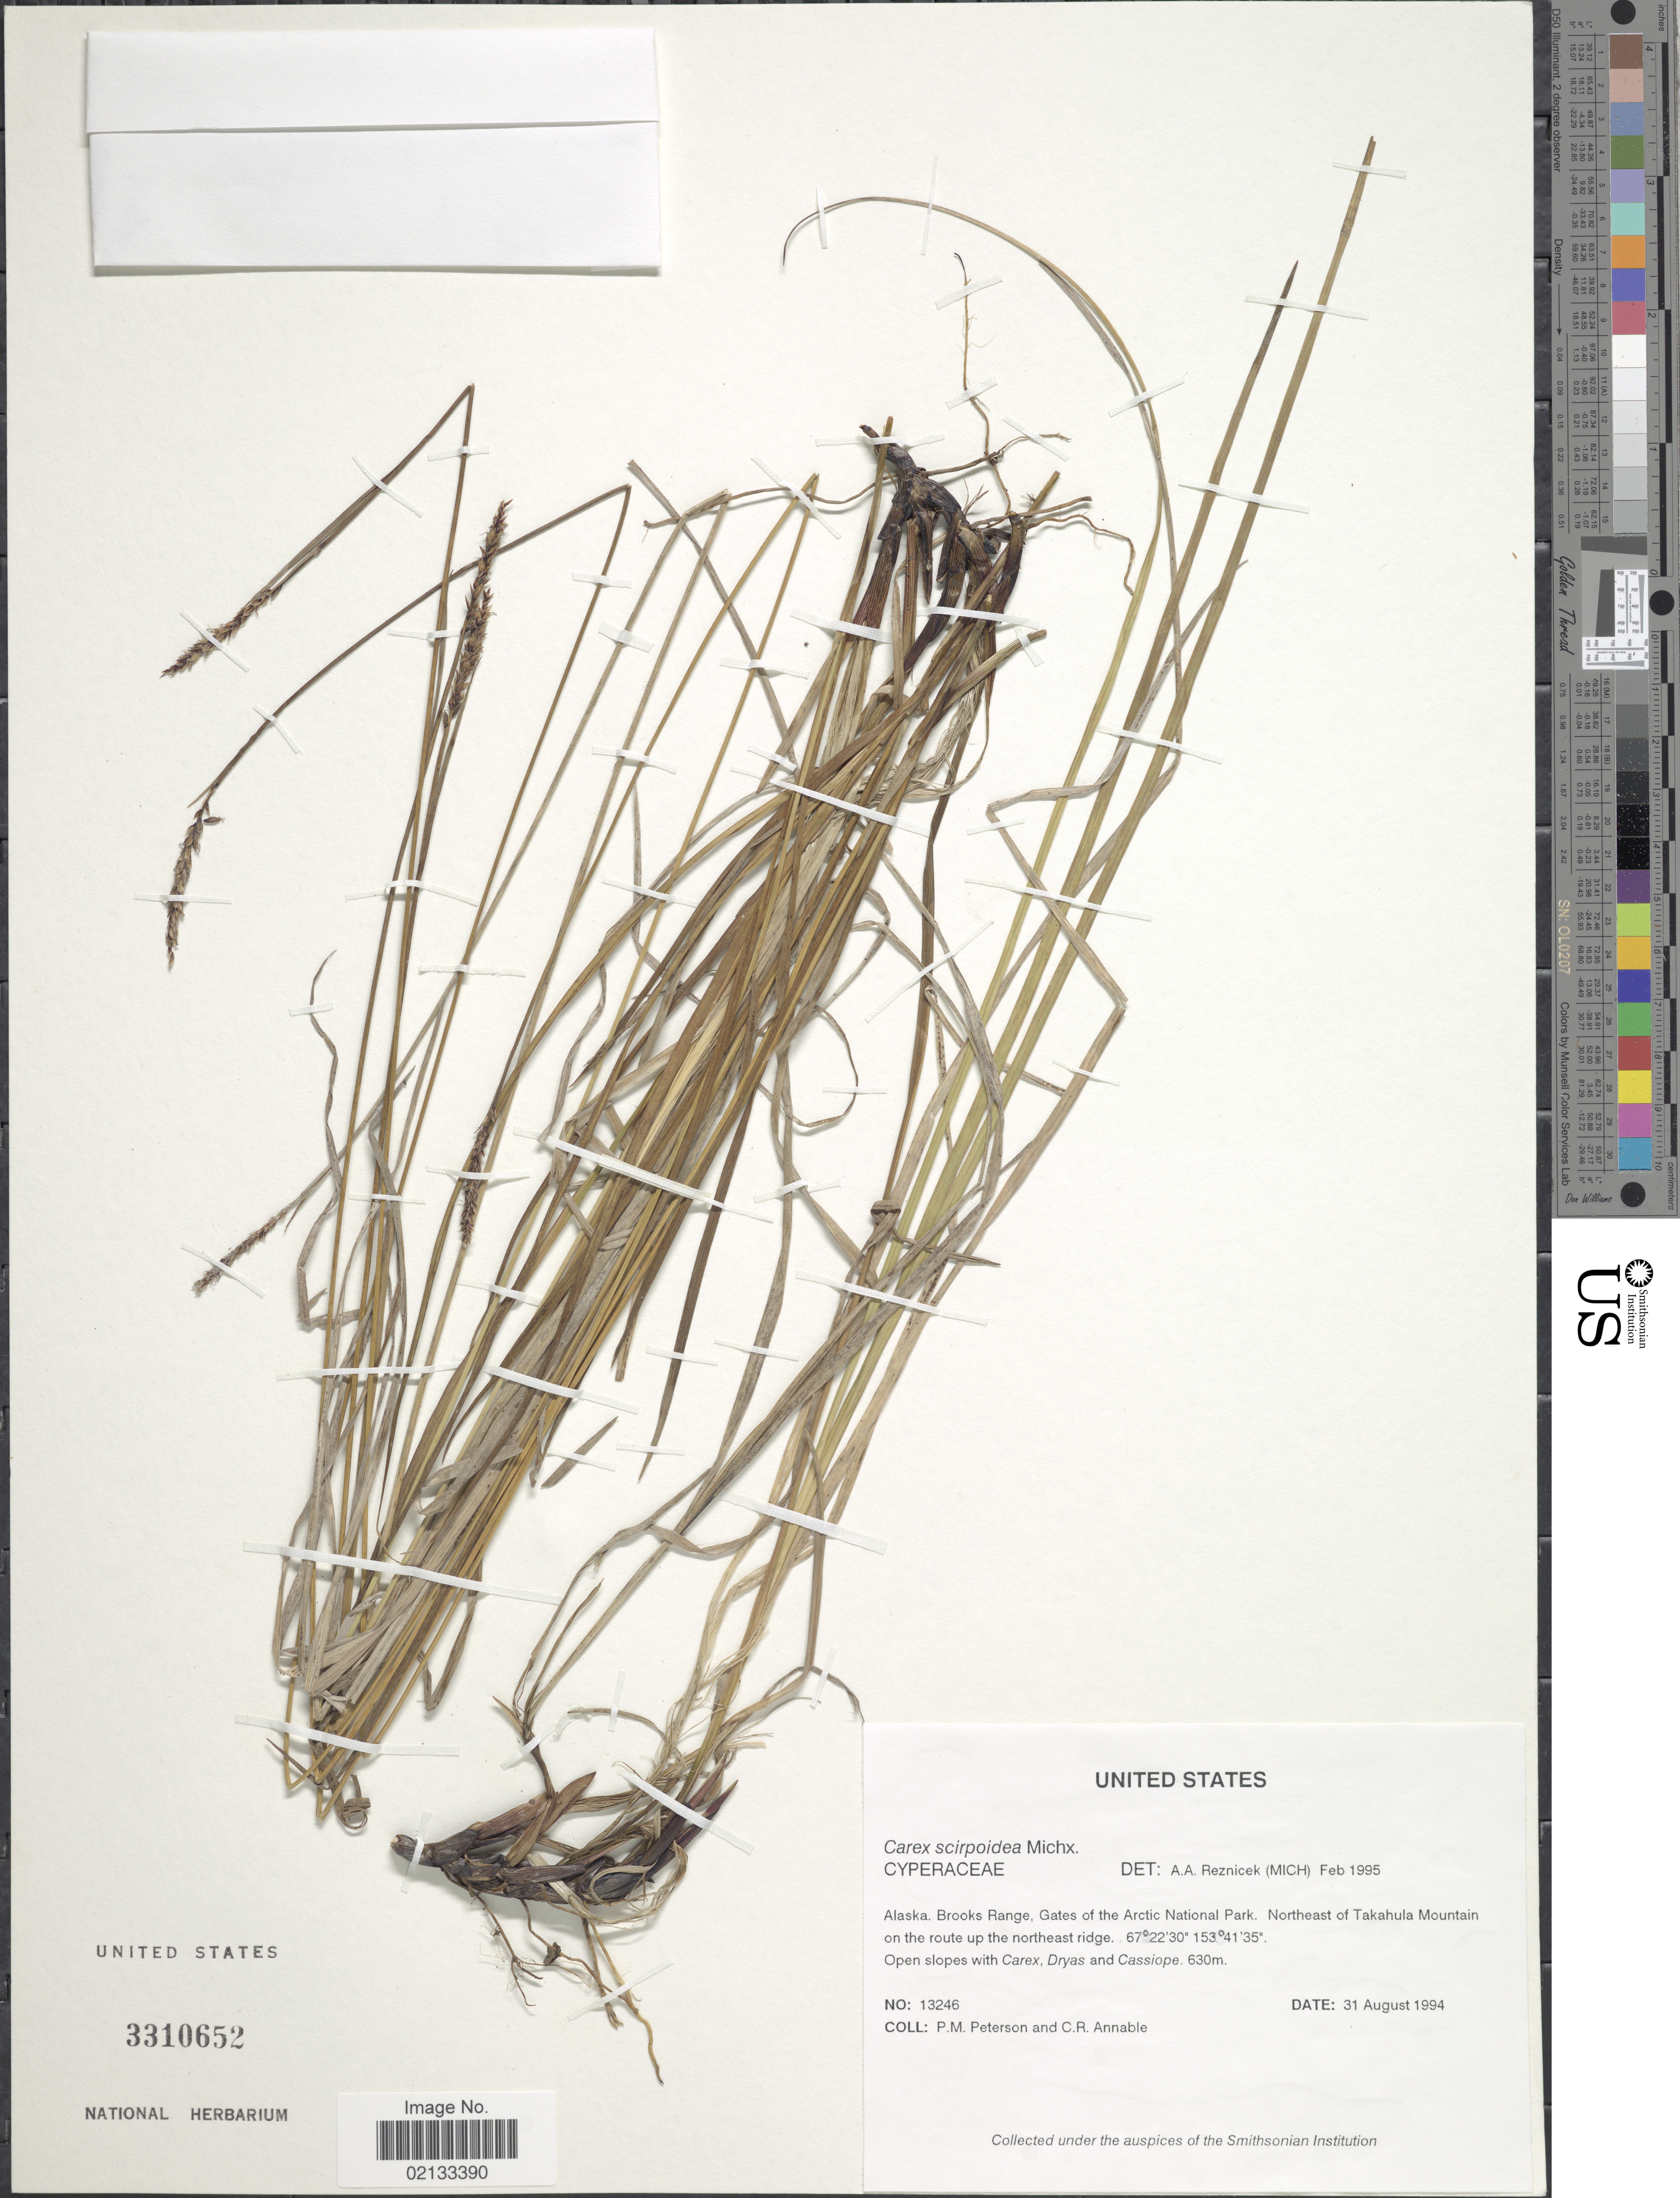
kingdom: Plantae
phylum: Tracheophyta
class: Liliopsida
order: Poales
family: Cyperaceae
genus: Carex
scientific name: Carex scirpoidea subsp. scirpoidea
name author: Michx.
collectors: P. M. Peterson & C. R. Annable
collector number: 13246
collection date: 1994-08-31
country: United States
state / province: Alaska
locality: Brooks Range, Gates of the Arctic National Park, Northeast of Takahula Mountain on the route up the northeast ridge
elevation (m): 630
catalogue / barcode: US 3310652